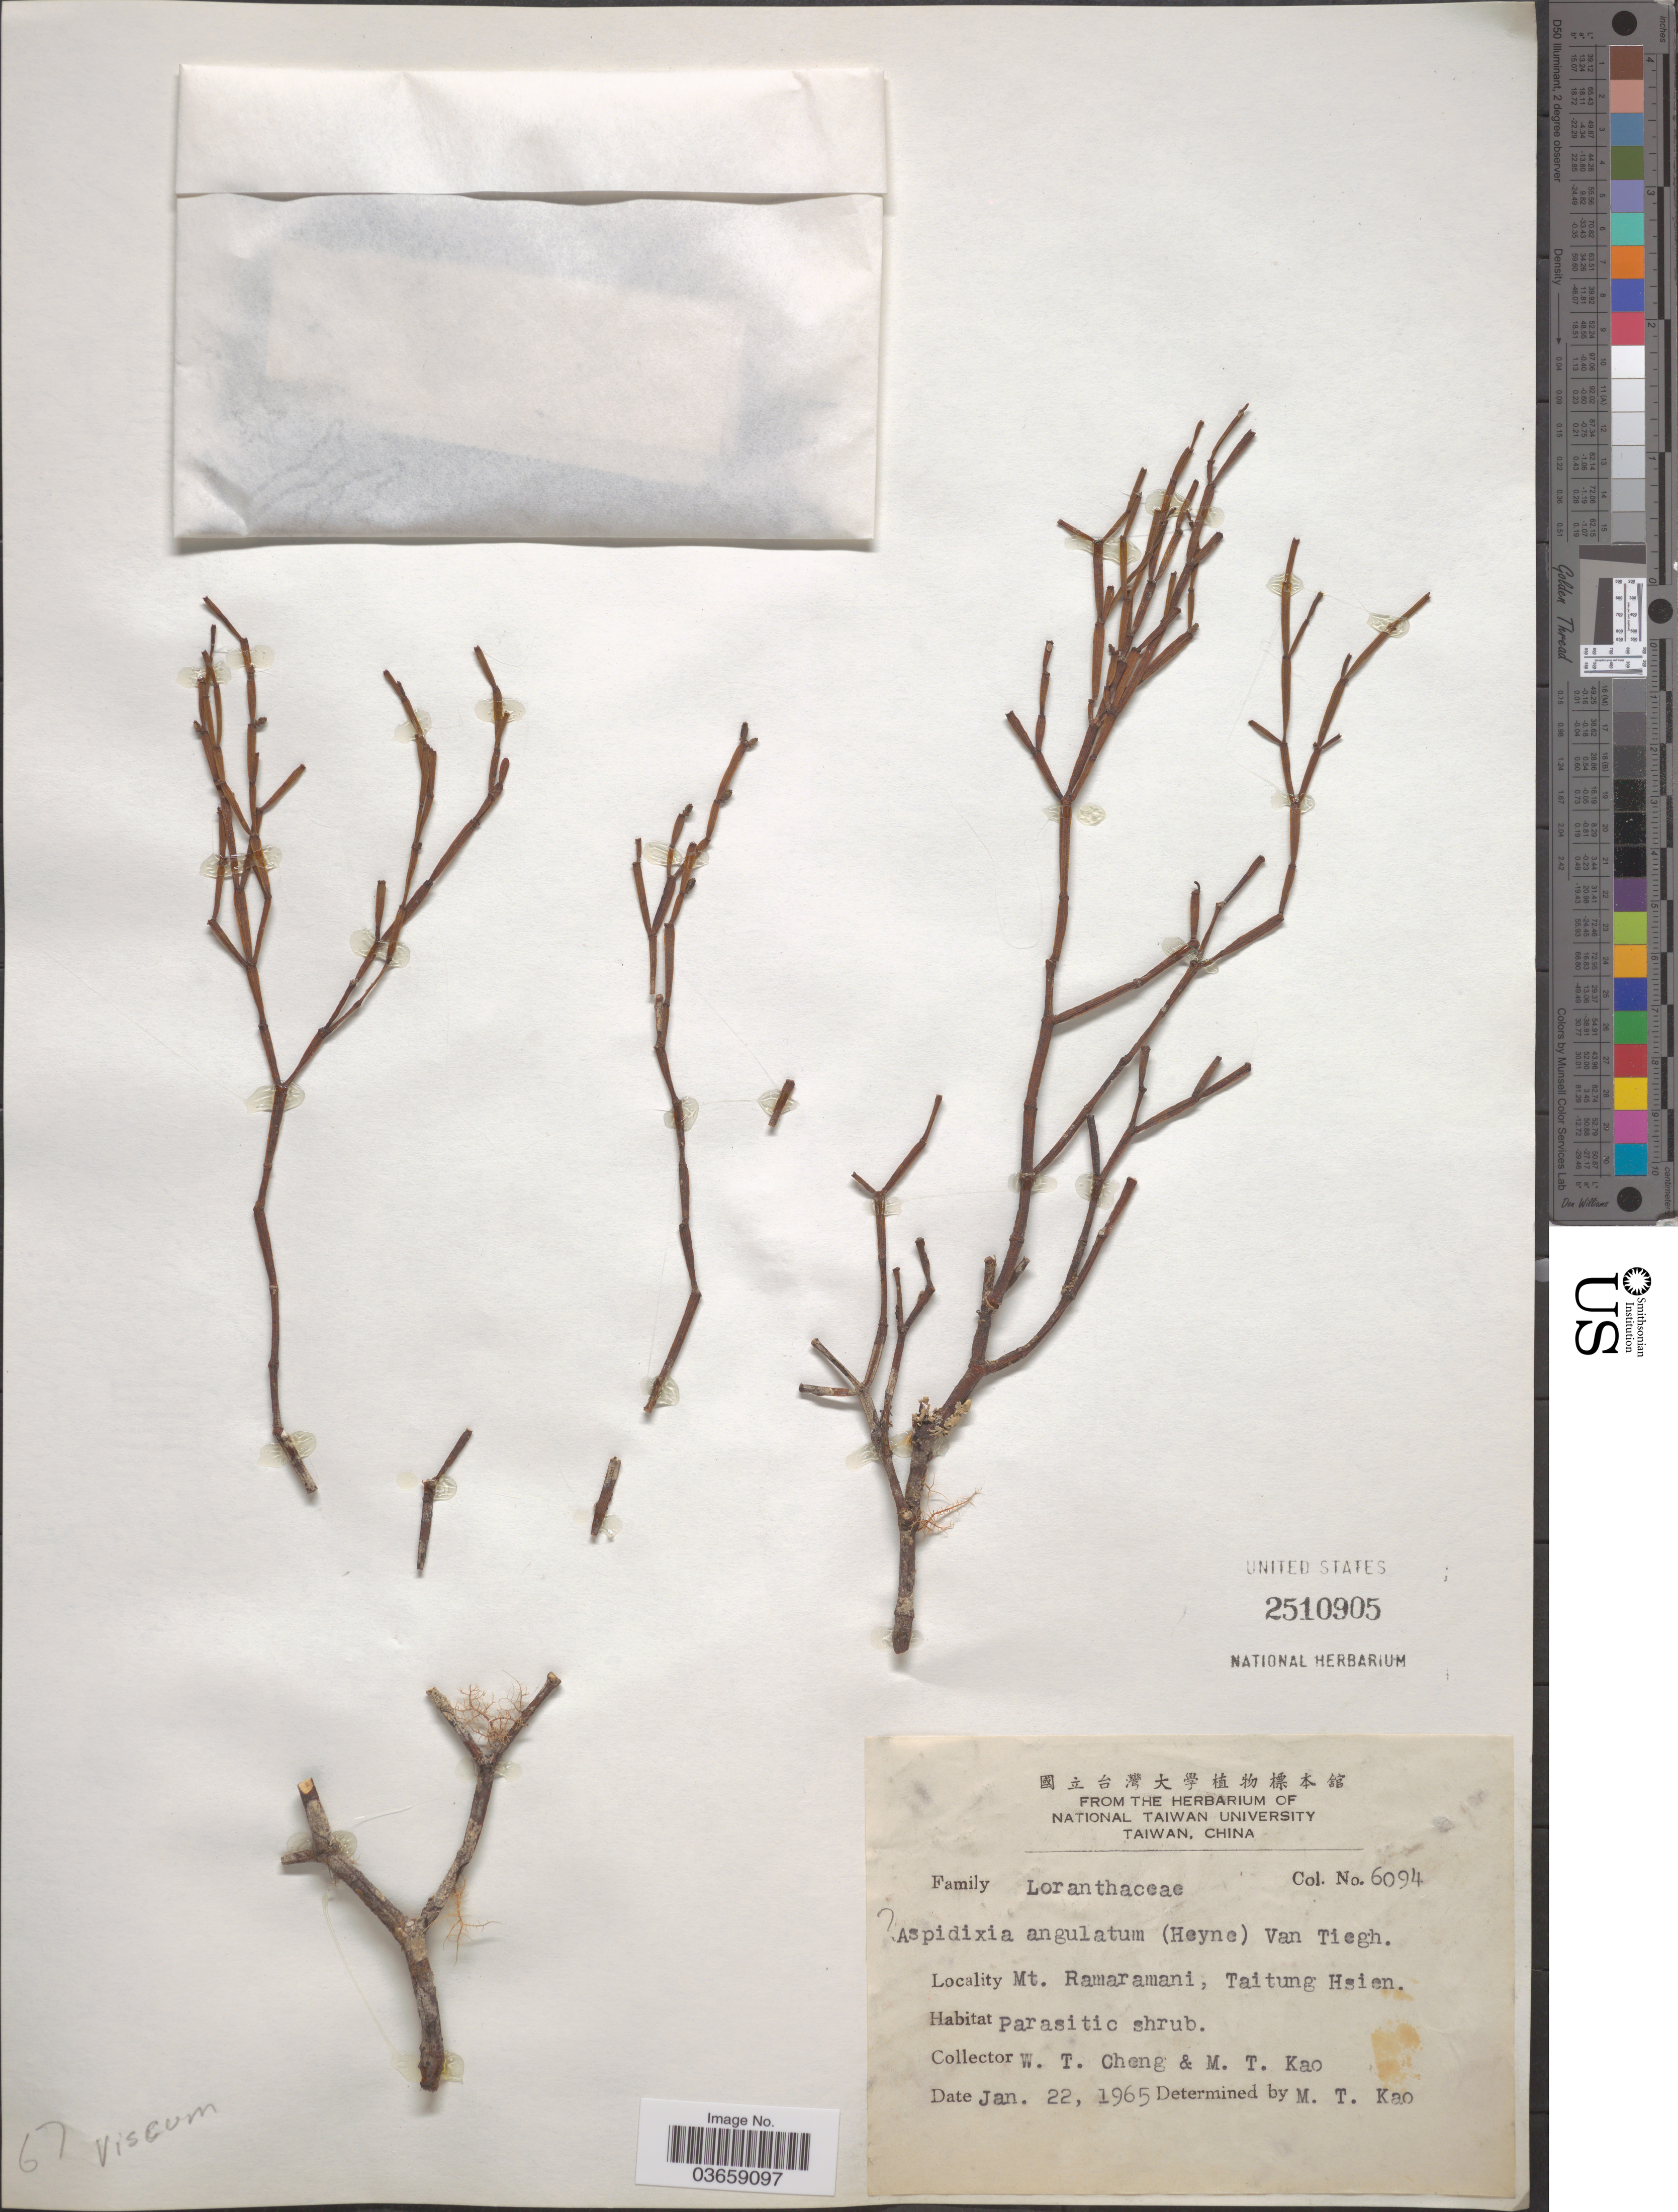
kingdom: Plantae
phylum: Tracheophyta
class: Magnoliopsida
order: Santalales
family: Viscaceae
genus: Viscum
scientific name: Viscum angulatum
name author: B. Heyne ex DC.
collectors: W. Cheng & M. T. Kao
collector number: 6094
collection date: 1965-01-22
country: Taiwan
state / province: Taitung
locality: Mt. Ramaramani, Taitung Hsien.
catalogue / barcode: US 2510905